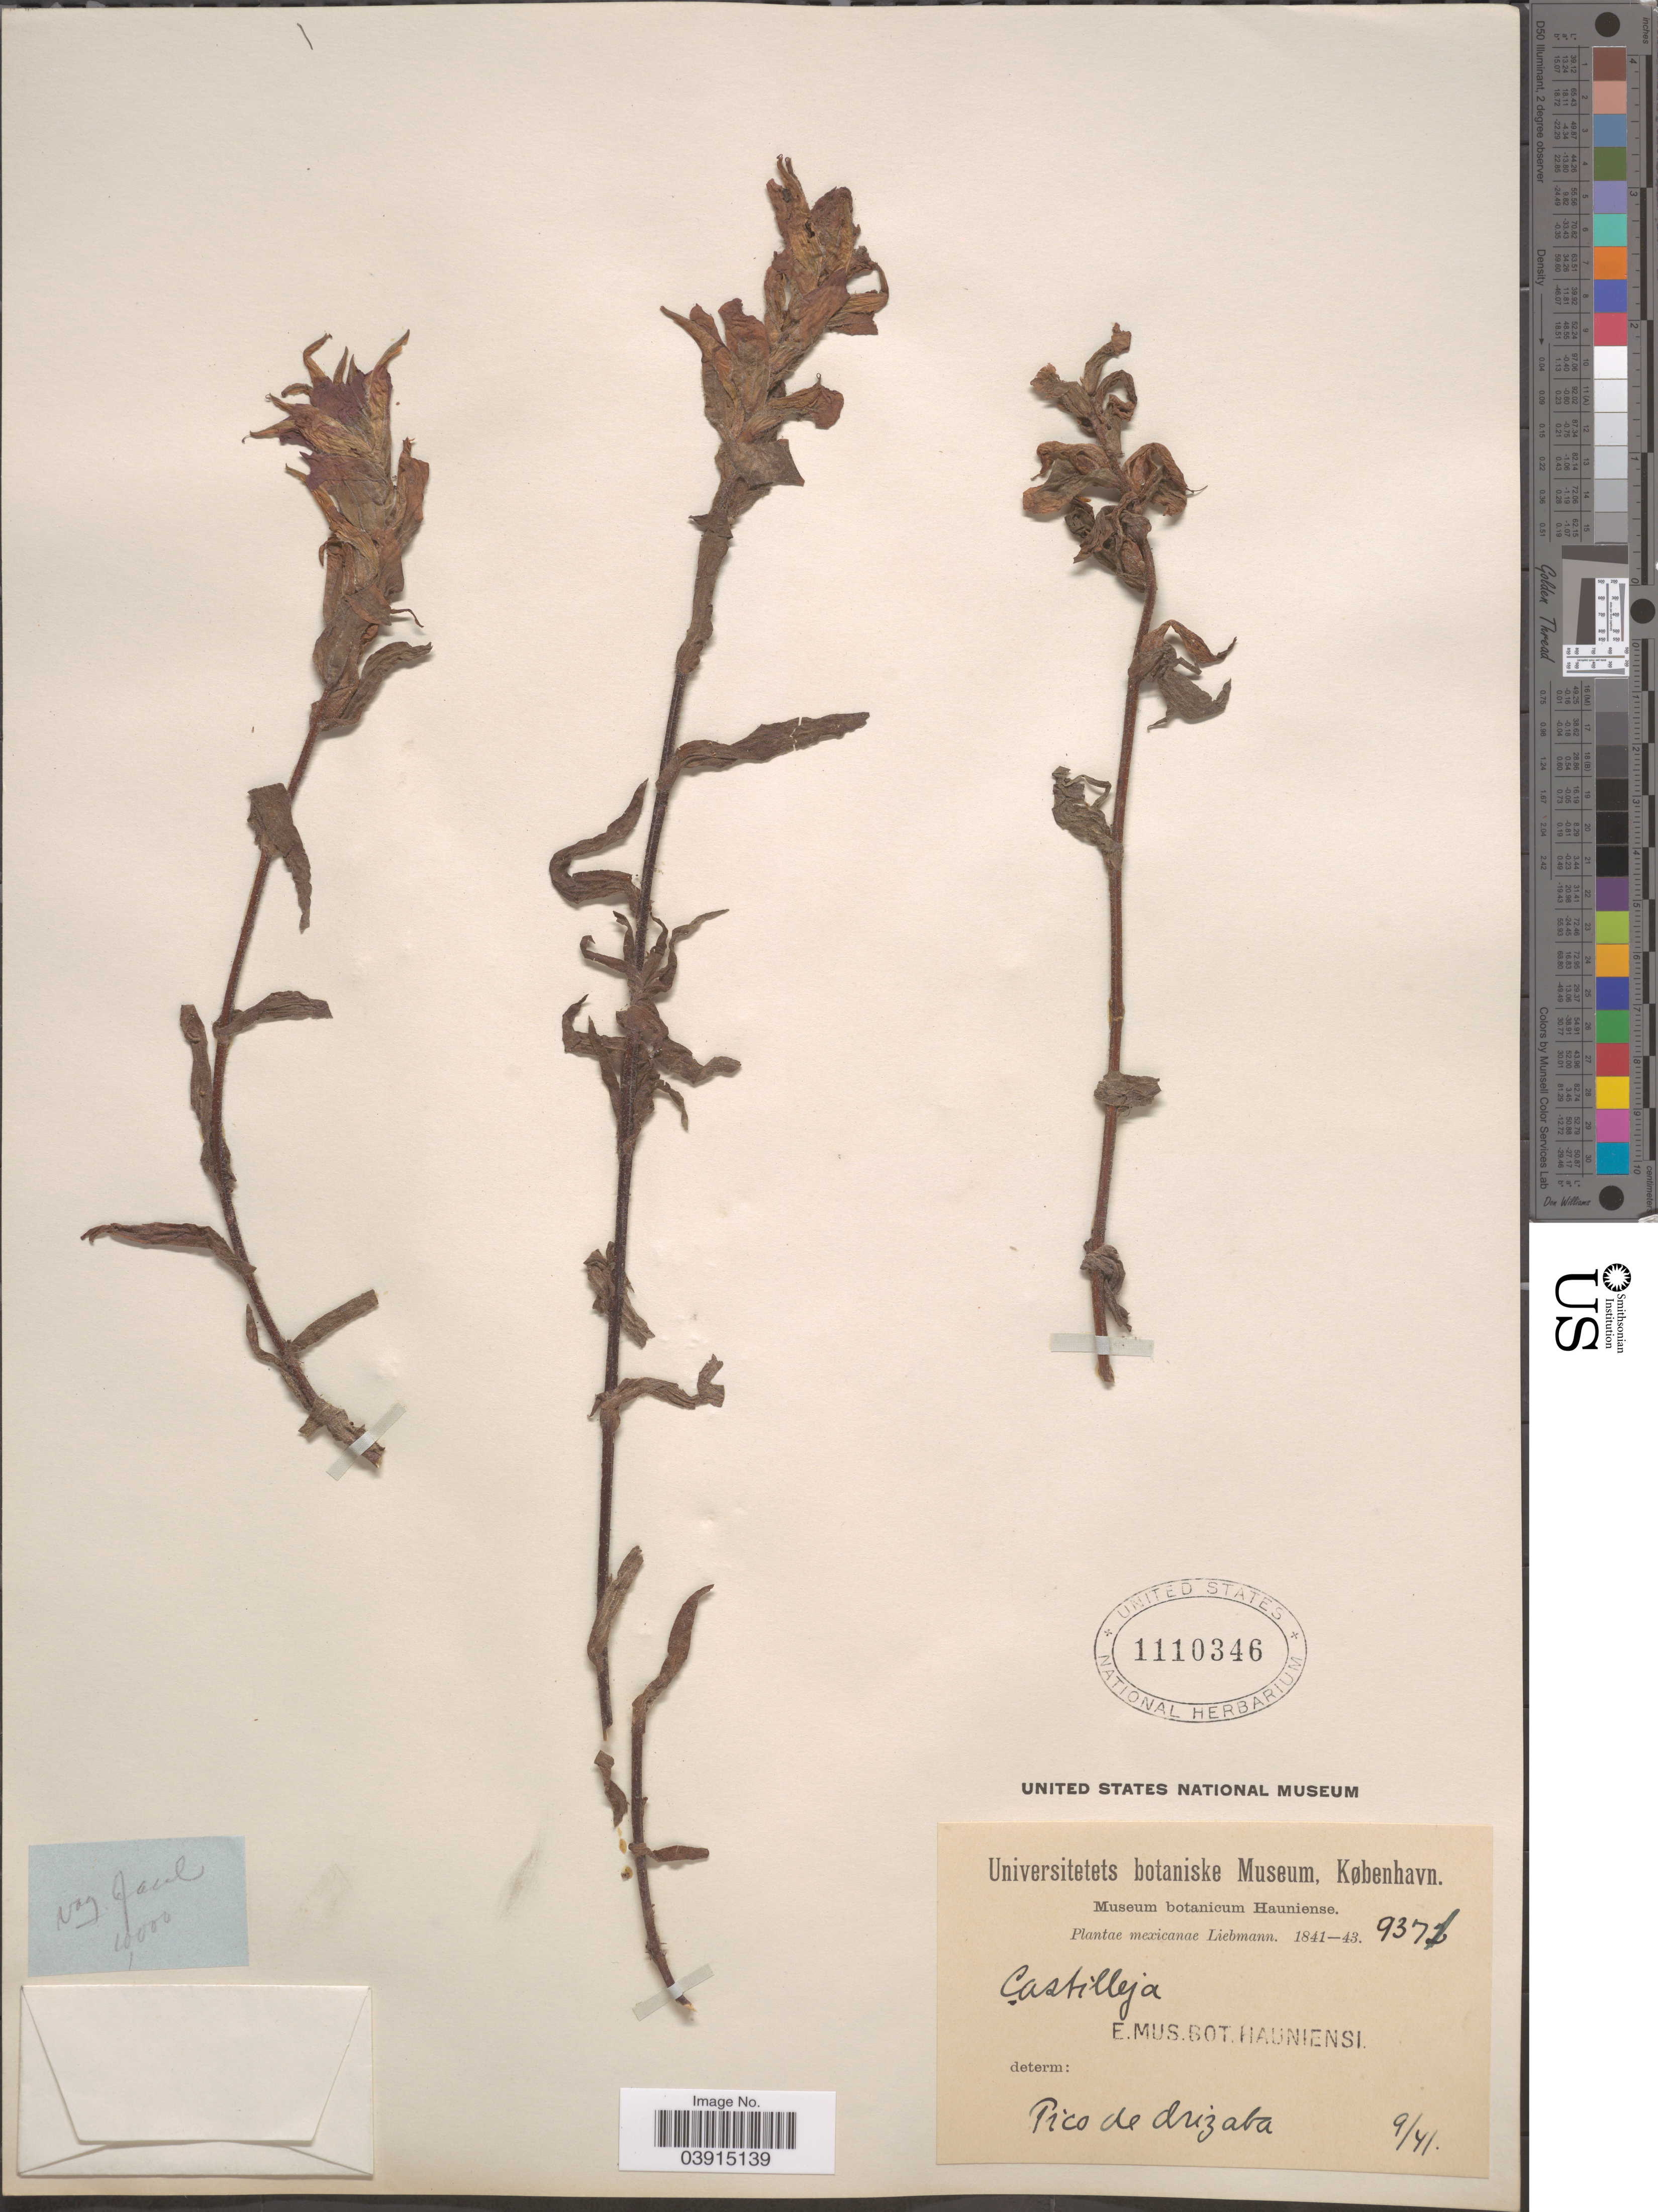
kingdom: Plantae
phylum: Tracheophyta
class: Magnoliopsida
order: Lamiales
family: Orobanchaceae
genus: Castilleja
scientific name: Castilleja falcata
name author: Eastw.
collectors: Liebmann, --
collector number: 9371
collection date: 1841-09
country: Mexico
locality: Pico de Orizaba. Vaq. Jacal.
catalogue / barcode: US 1110346